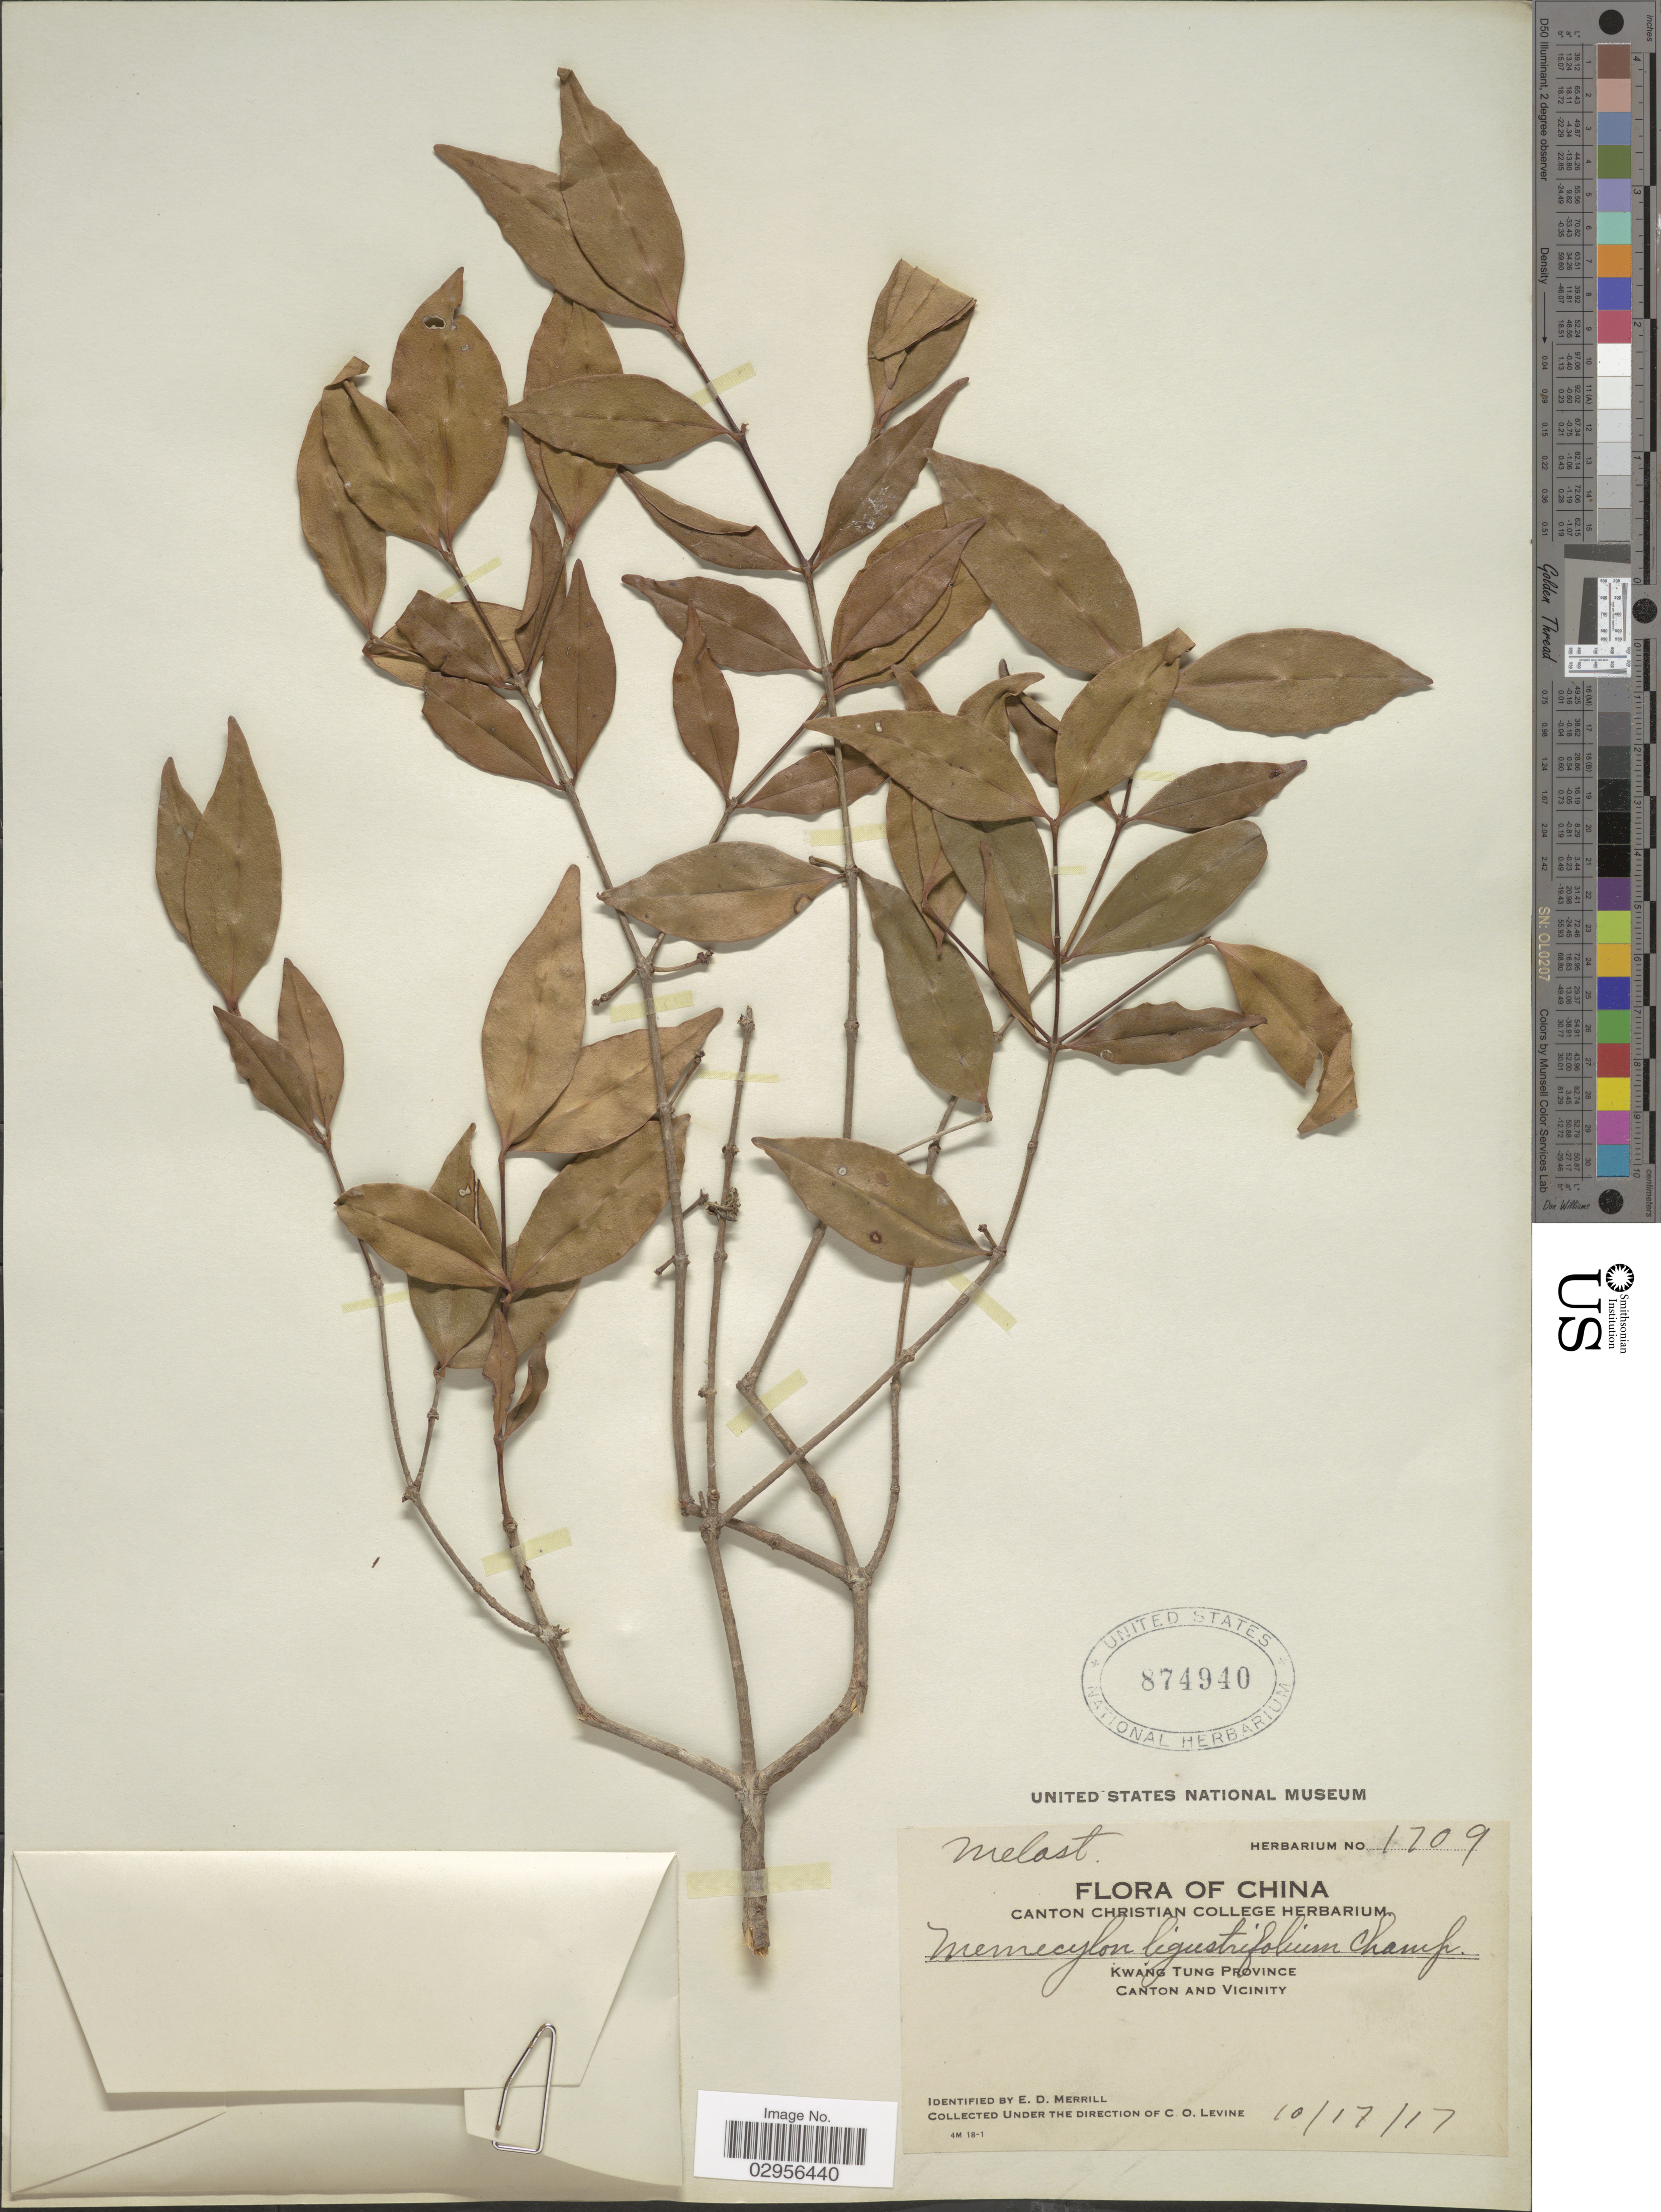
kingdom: Plantae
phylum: Tracheophyta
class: Magnoliopsida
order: Myrtales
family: Melastomataceae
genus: Memecylon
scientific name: Memecylon ligustrifolium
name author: Champ. ex Benth.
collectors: C. O. Levine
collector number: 1709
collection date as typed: Transcribed d/m/y: 17/10/17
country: China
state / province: Guangdong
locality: Kwang Tung Province. Canton and Vicinity.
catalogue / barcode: US 874940